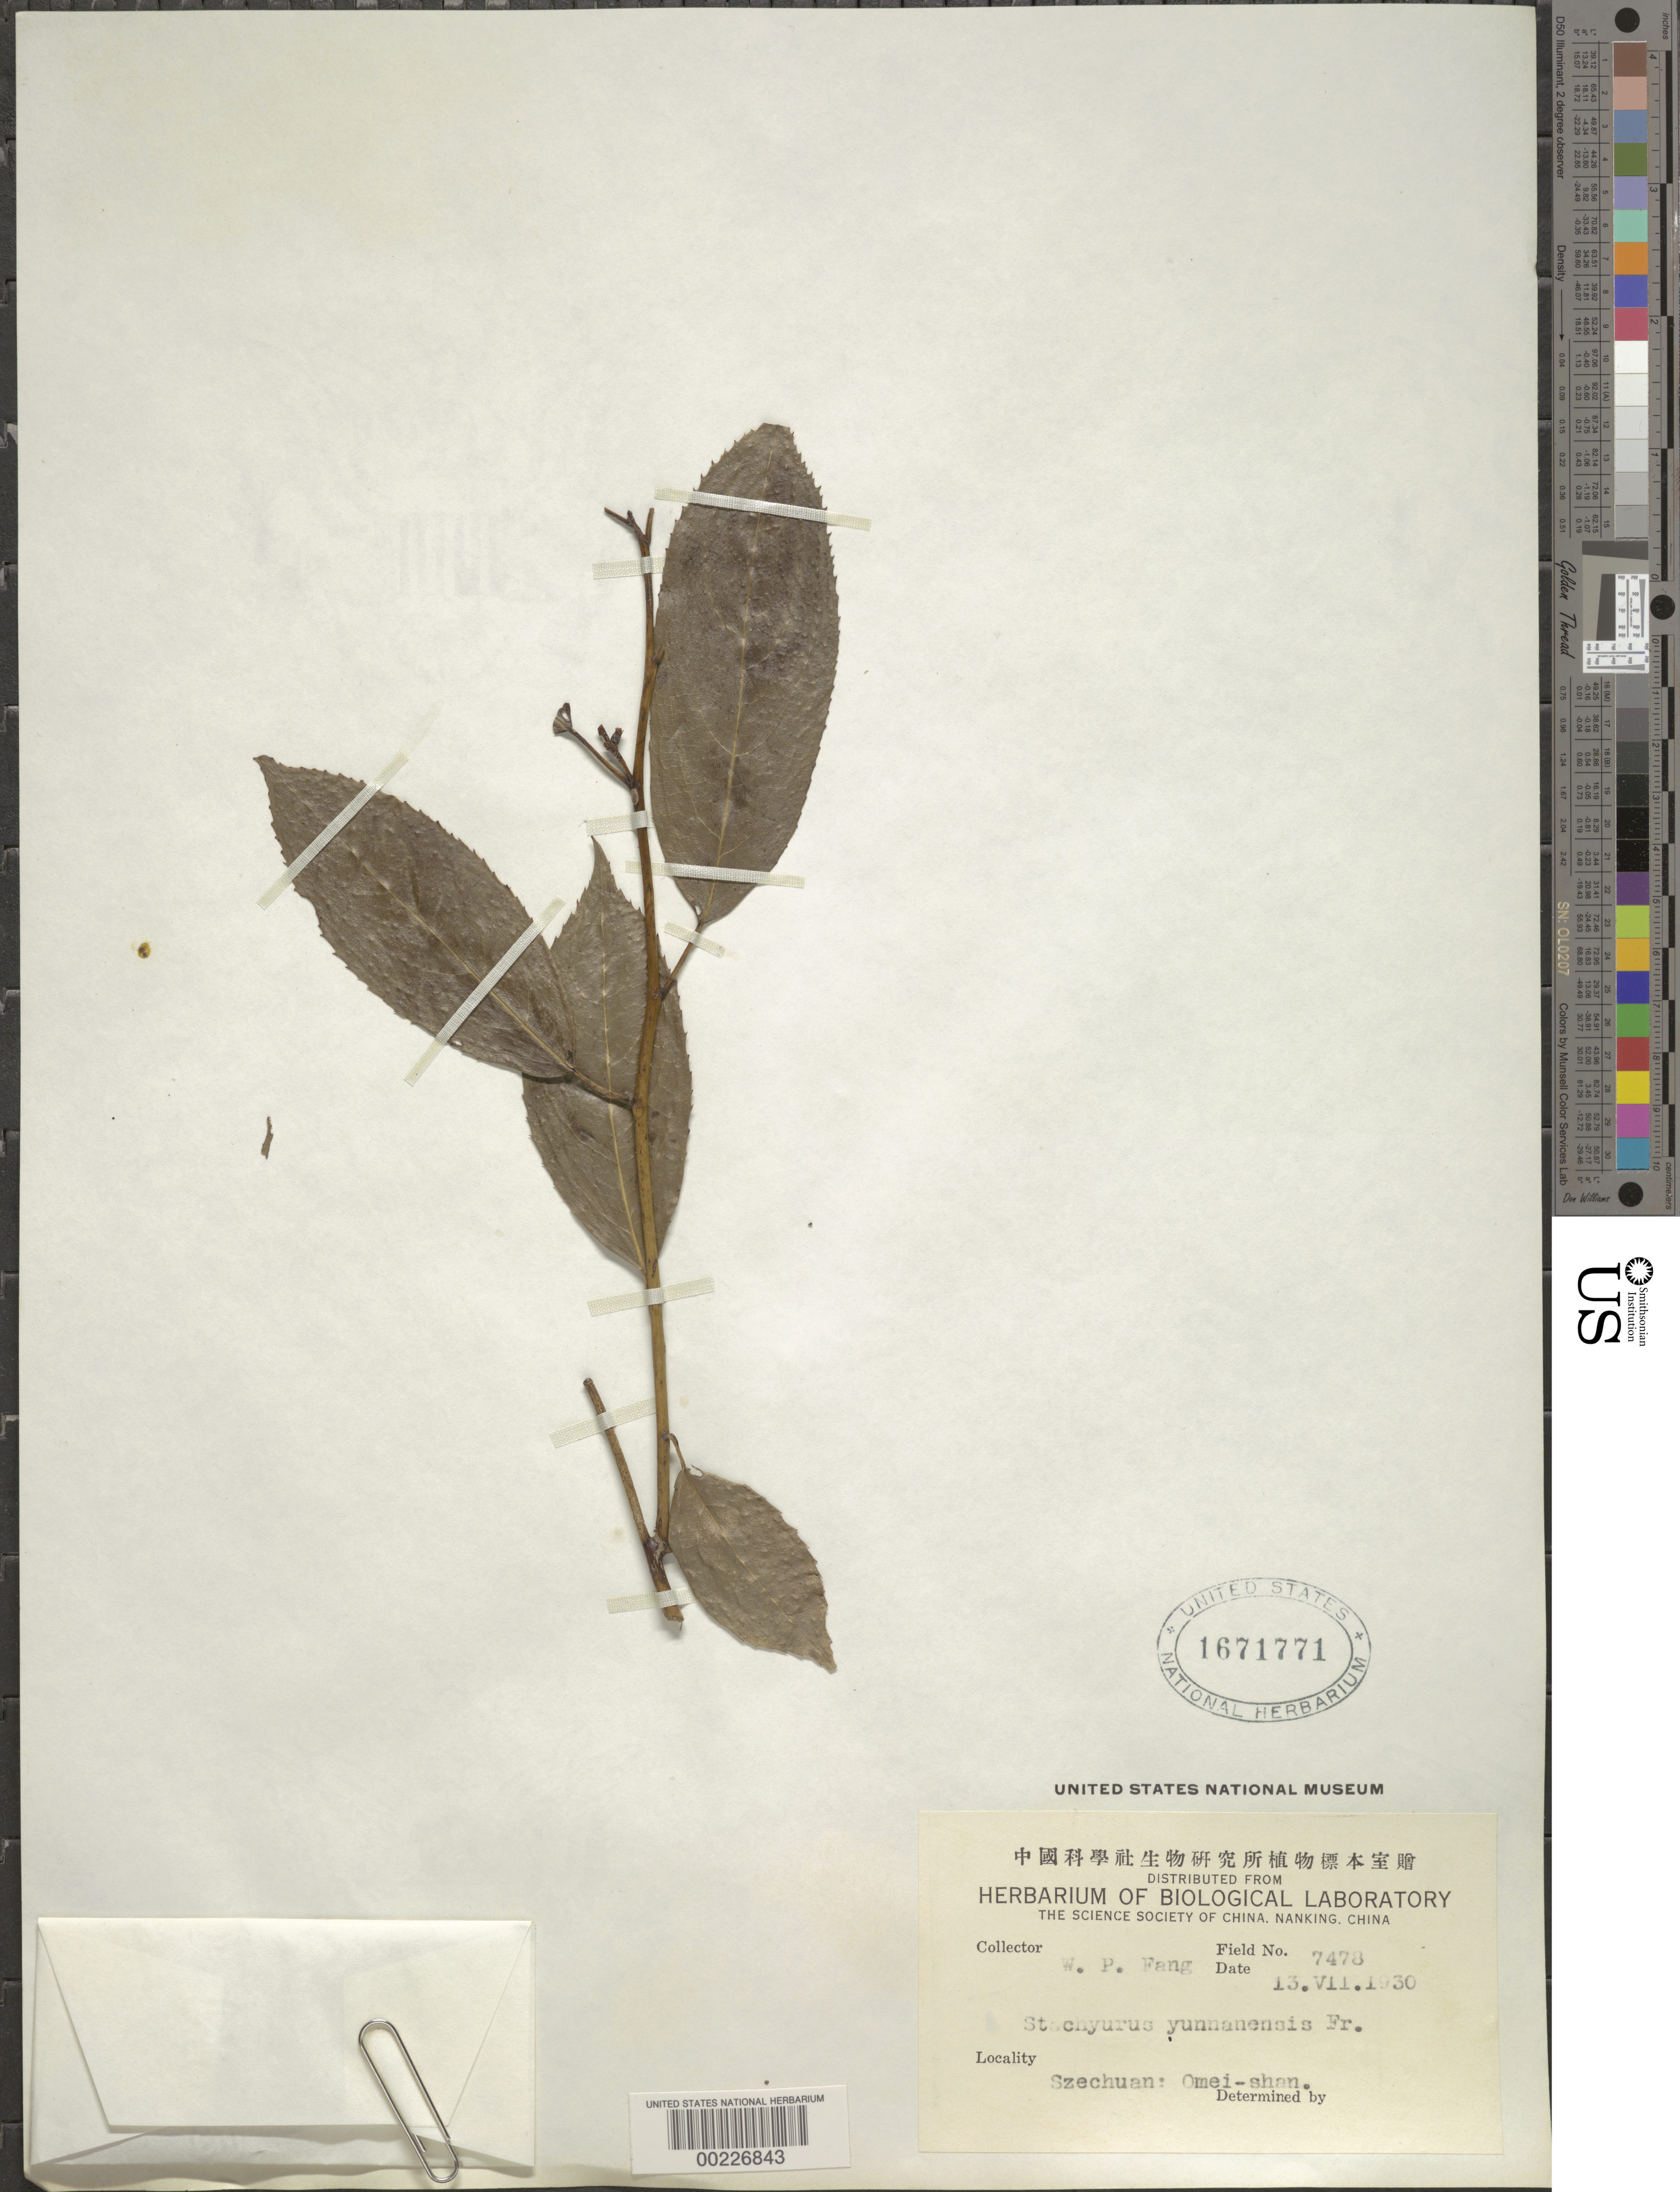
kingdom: Plantae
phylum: Tracheophyta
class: Magnoliopsida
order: Crossosomatales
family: Stachyuraceae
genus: Stachyurus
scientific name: Stachyurus yunnanensis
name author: Franch.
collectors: W. P. Fang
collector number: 7478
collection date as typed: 13 Jul 1930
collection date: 1930-07-13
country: China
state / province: Sichuan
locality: Omei-shan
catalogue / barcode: US 1671771